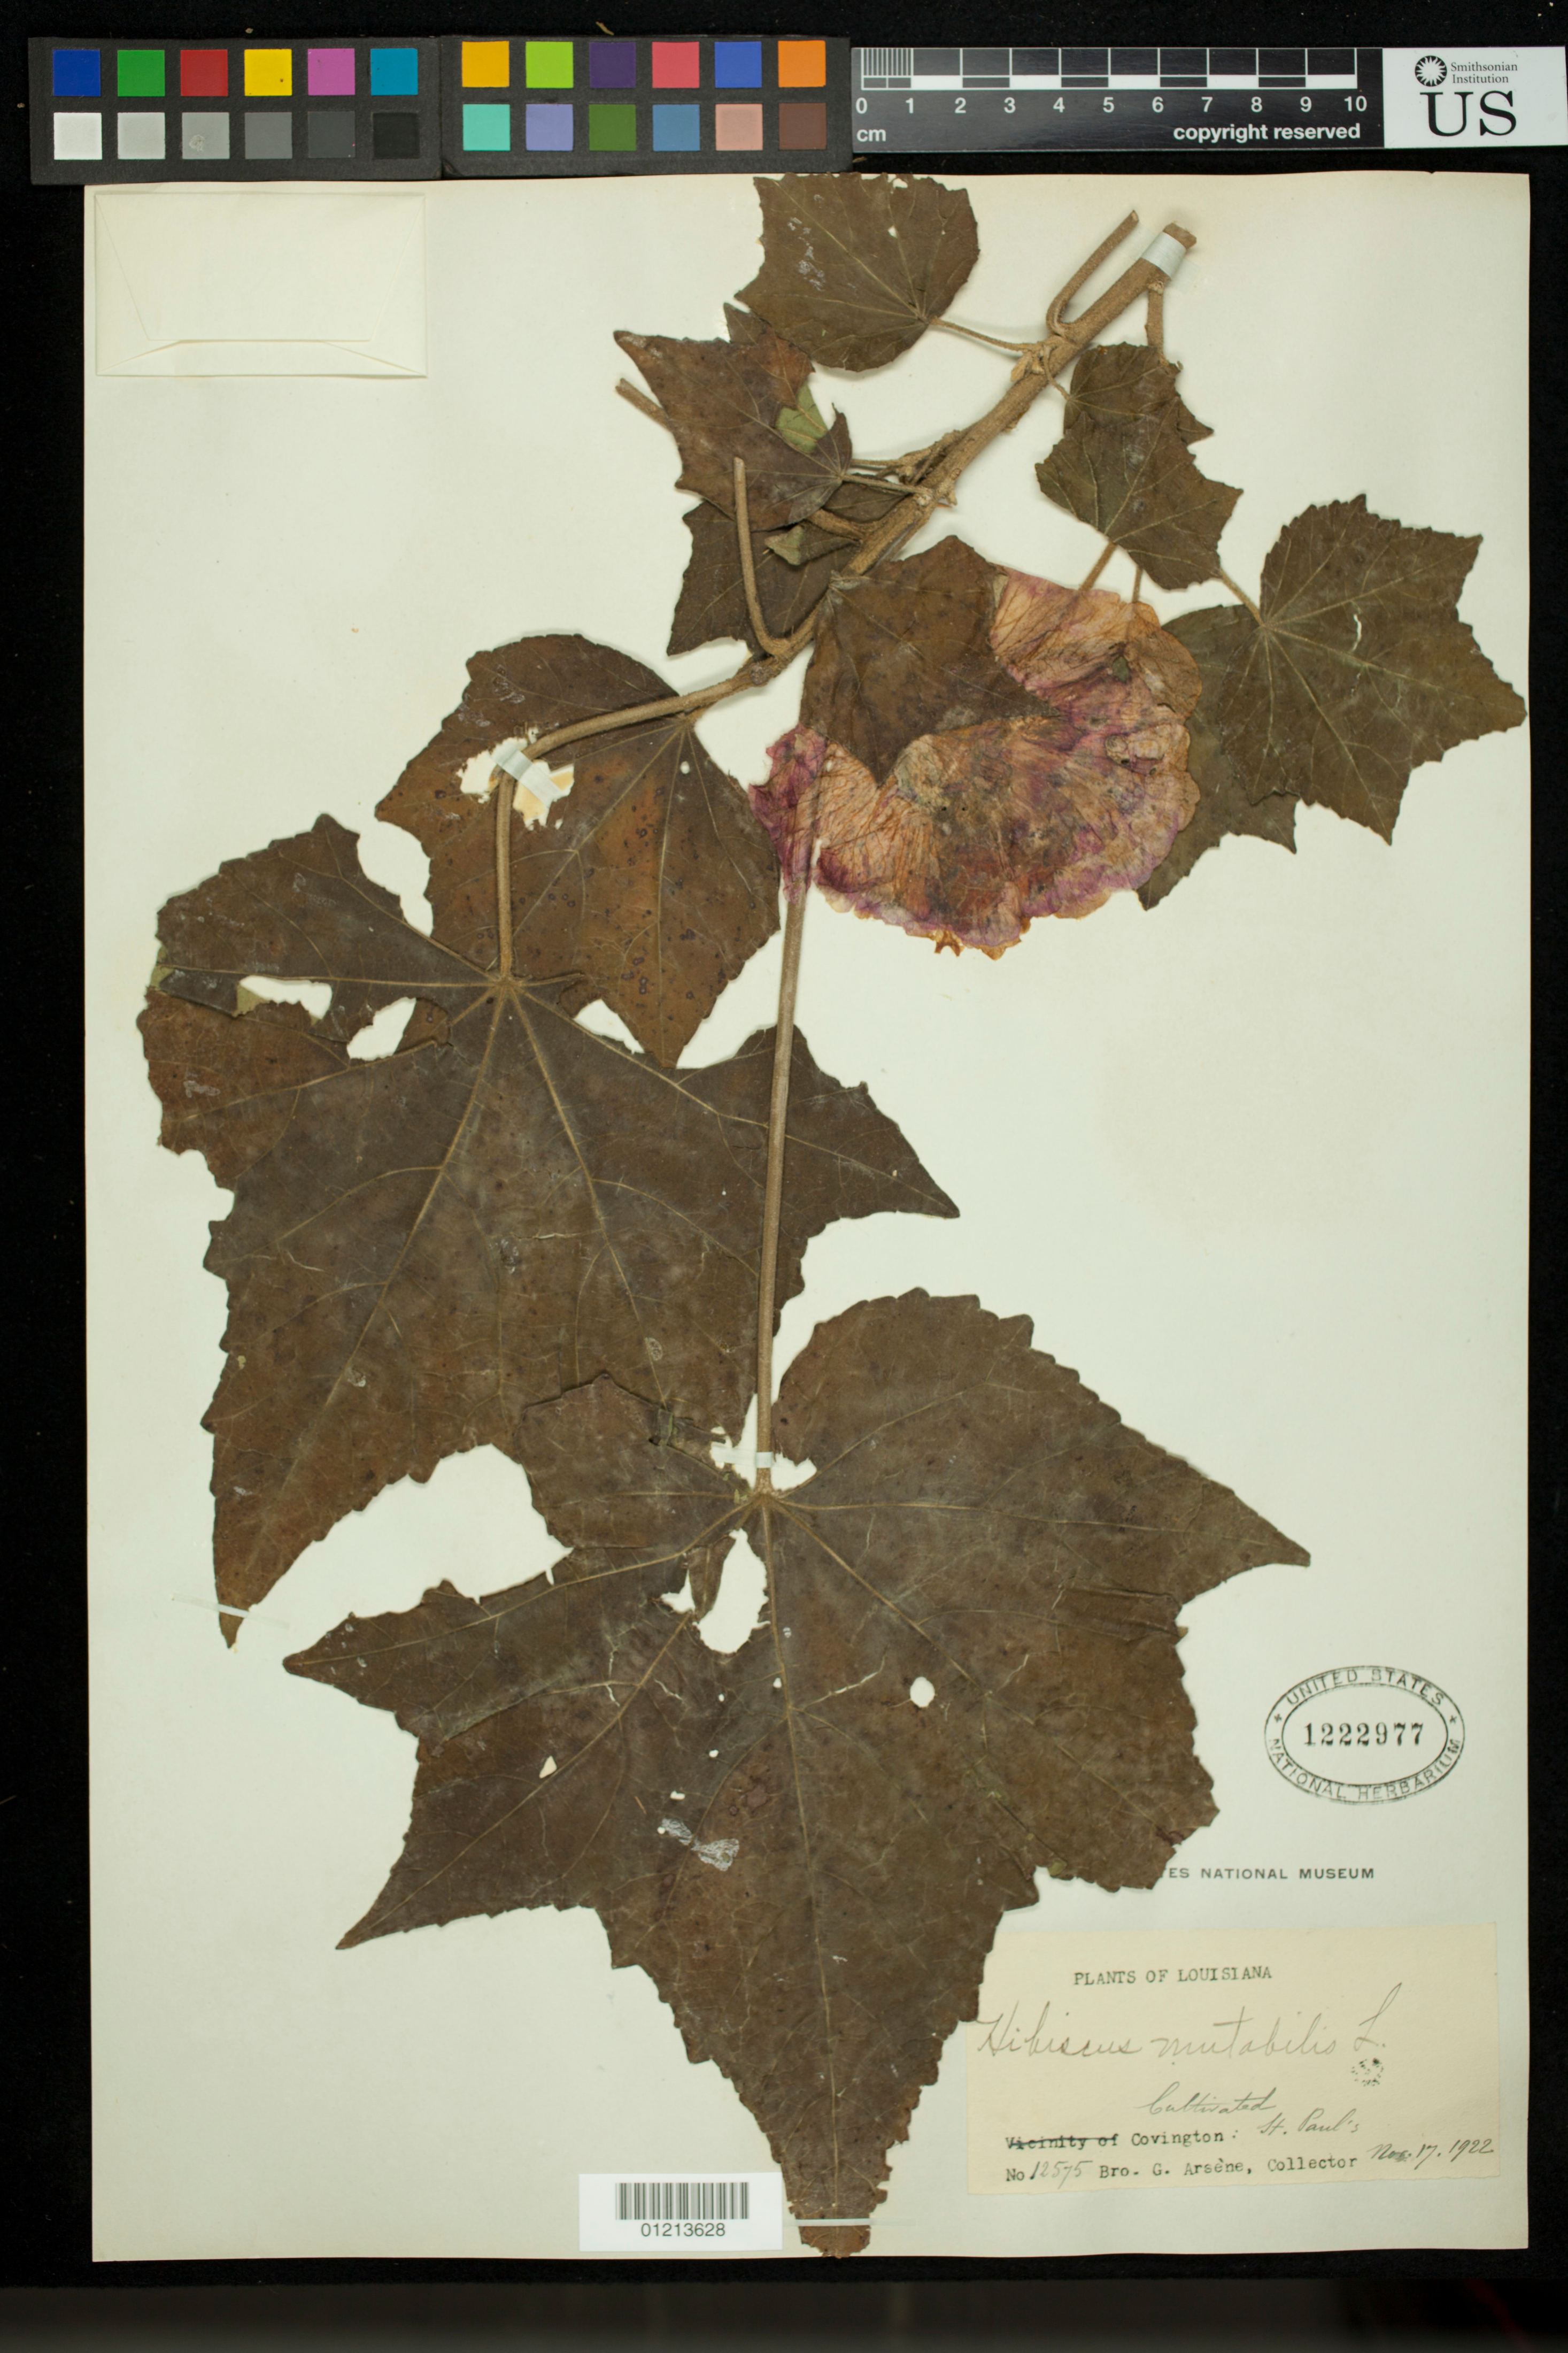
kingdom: Plantae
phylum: Tracheophyta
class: Magnoliopsida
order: Malvales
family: Malvaceae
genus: Hibiscus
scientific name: Hibiscus mutabilis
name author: L.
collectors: Bro. G. Arsène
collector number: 12575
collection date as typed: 17 Nov 1922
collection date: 1922-11-17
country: United States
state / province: Louisiana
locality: Covington: St. Paul's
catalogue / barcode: US 1222977